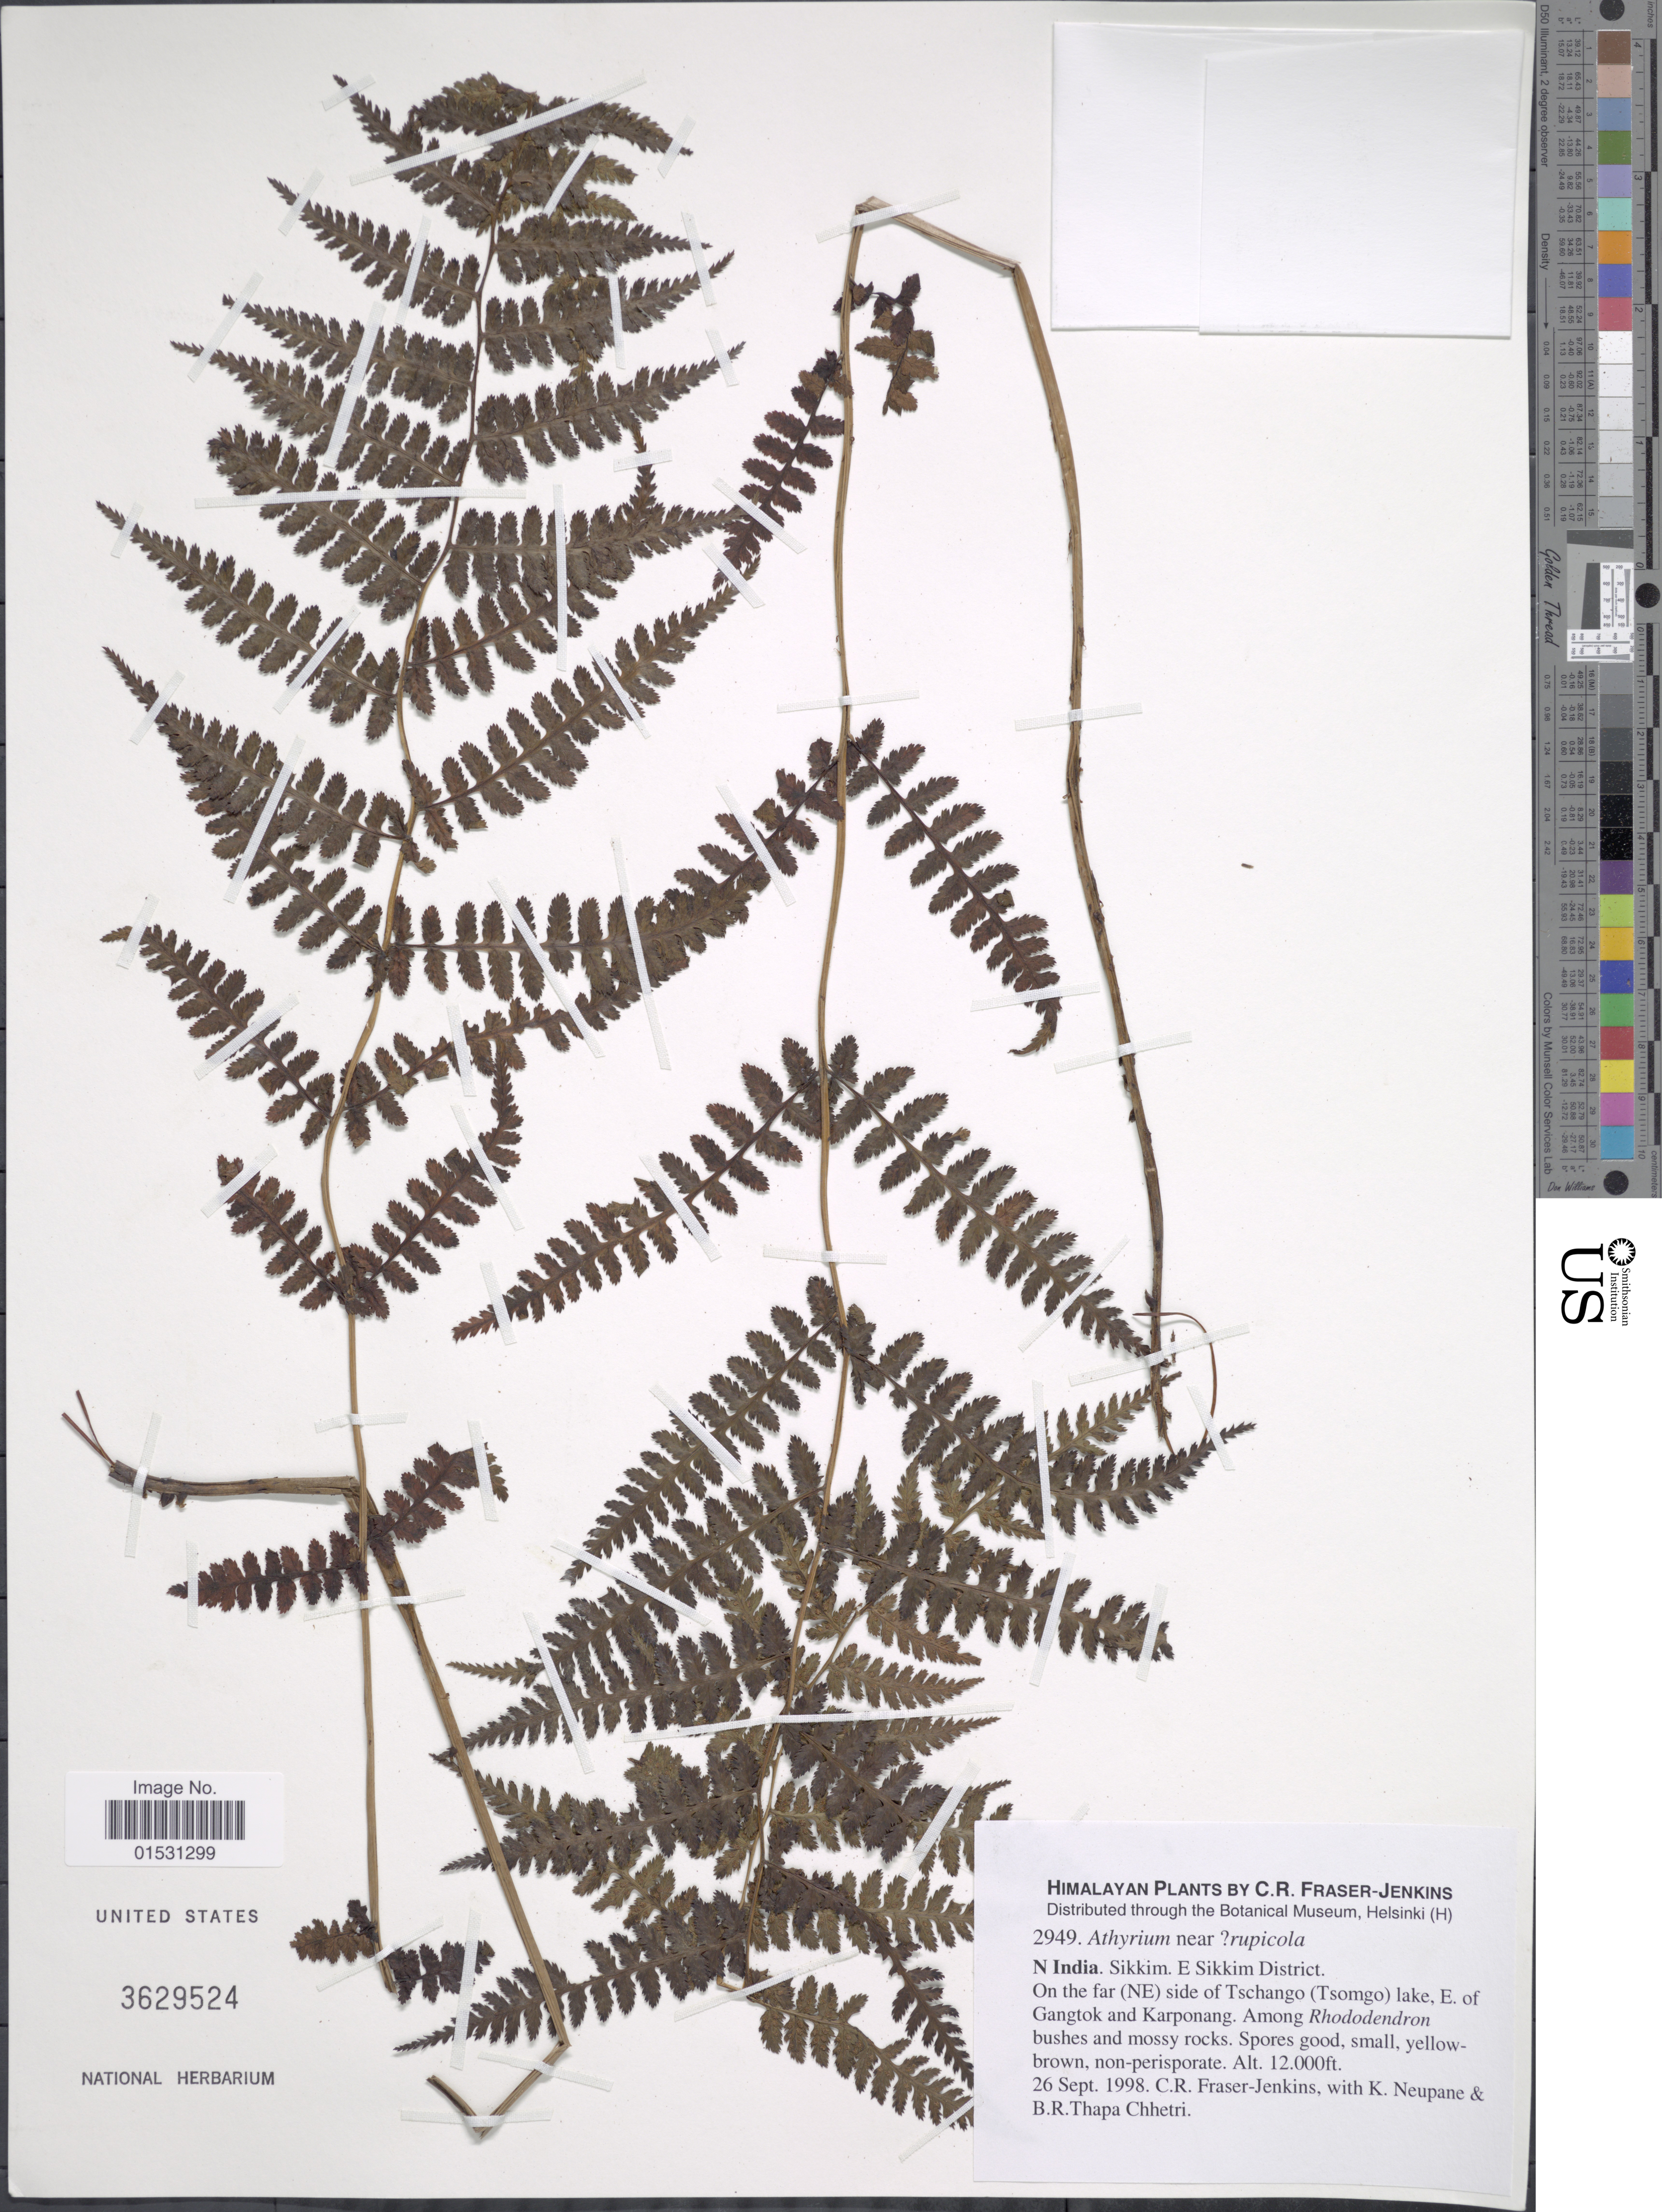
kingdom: Plantae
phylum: Tracheophyta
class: Polypodiopsida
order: Polypodiales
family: Athyriaceae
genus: Athyrium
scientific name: Athyrium sp.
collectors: C. R. Fraser-Jenkins, K. Neupane & B. Thapa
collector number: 2949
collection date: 1998-09-26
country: India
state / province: Sikkim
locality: Himalayan. N India. E Sikkim District. On the far (NE) side of Tschango (Tsomgo) lake, E. of Gangtok and Karponang.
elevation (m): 3658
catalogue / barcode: US 3629524